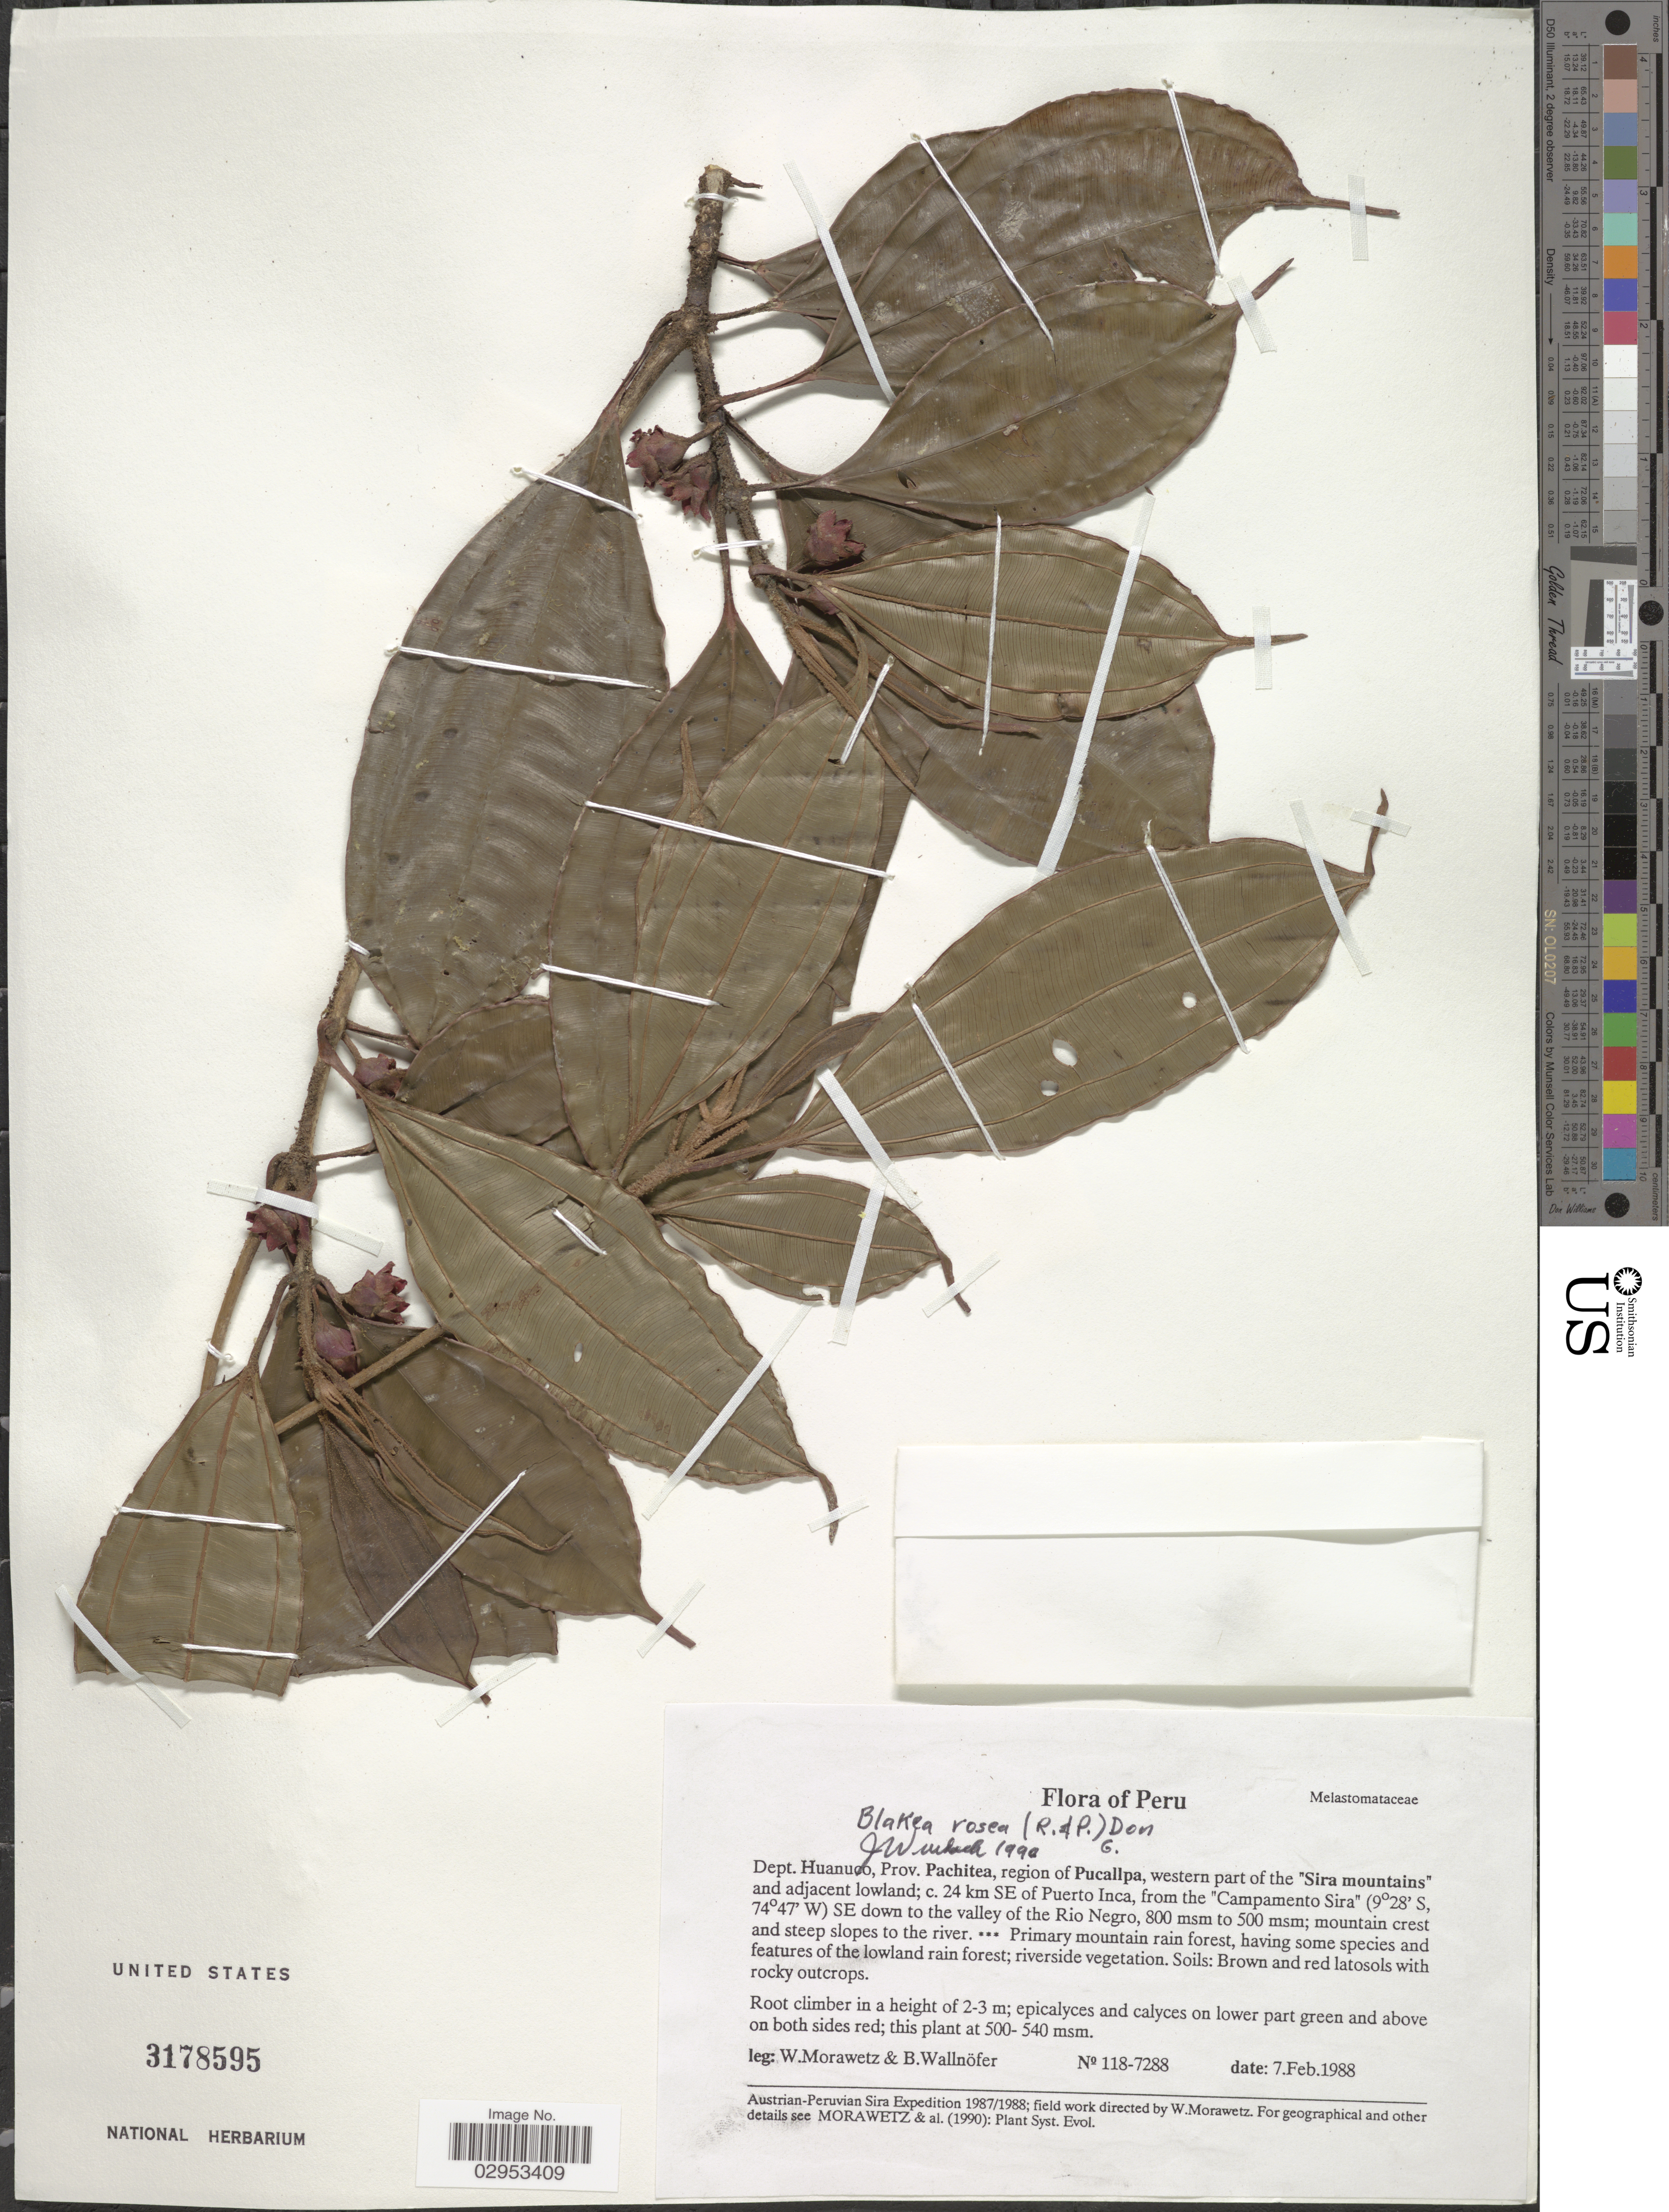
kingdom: Plantae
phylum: Tracheophyta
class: Magnoliopsida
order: Myrtales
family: Melastomataceae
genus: Blakea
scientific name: Blakea rosea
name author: D. Don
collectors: W. Morawetz & B. Wallnöfer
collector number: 118-7288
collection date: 1988-02-07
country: Peru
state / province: Huánuco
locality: Dept. Huanuco, Prov. Pachitea, region of Pucallpa, western part of the "Sira mountains" and adjacent lowland; c. 24 km SE of Puerto Inca, from the "Campamento Sira" SE down to the valley of the Rio Negro.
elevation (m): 500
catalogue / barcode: US 3178595